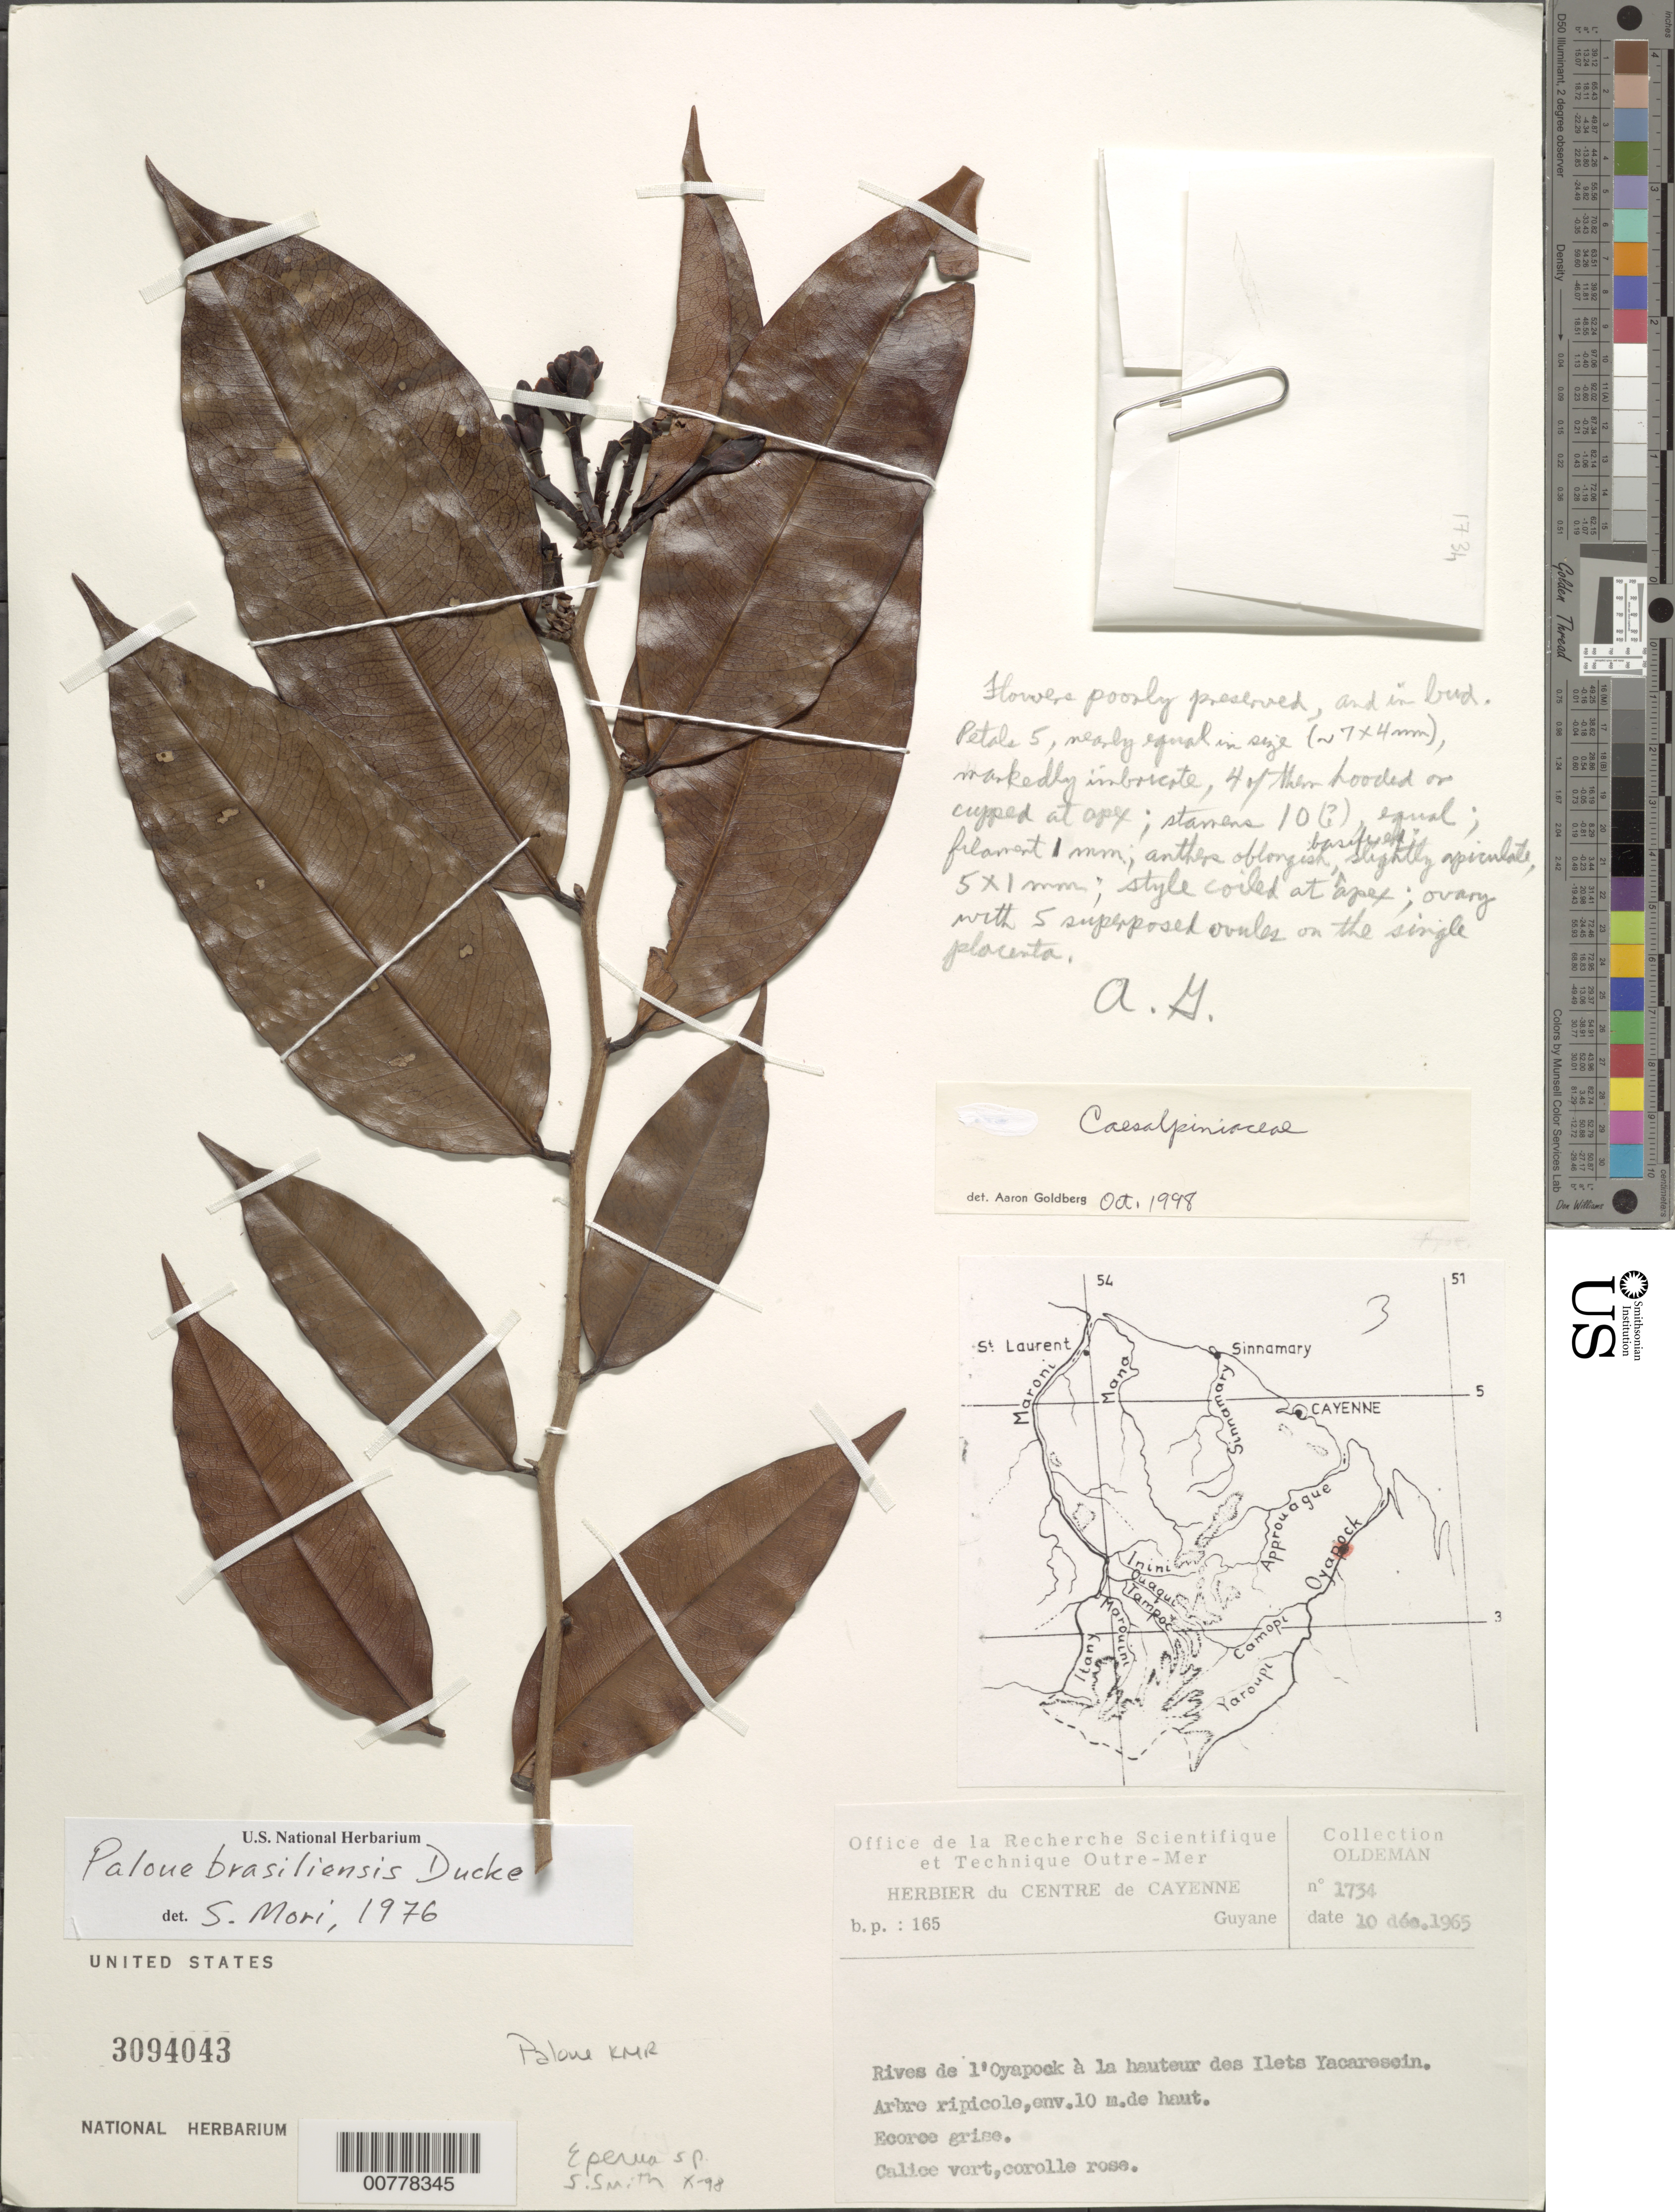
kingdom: Plantae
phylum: Tracheophyta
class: Magnoliopsida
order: Fabales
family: Fabaceae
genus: Paloue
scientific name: Paloue brasiliensis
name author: Ducke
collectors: -- Oldeman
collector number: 1734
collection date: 1965-12-10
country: French Guiana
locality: Guyane. Rives de l'Oyapock a la hauter des Ilets Yacaresein.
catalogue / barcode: US 3094043